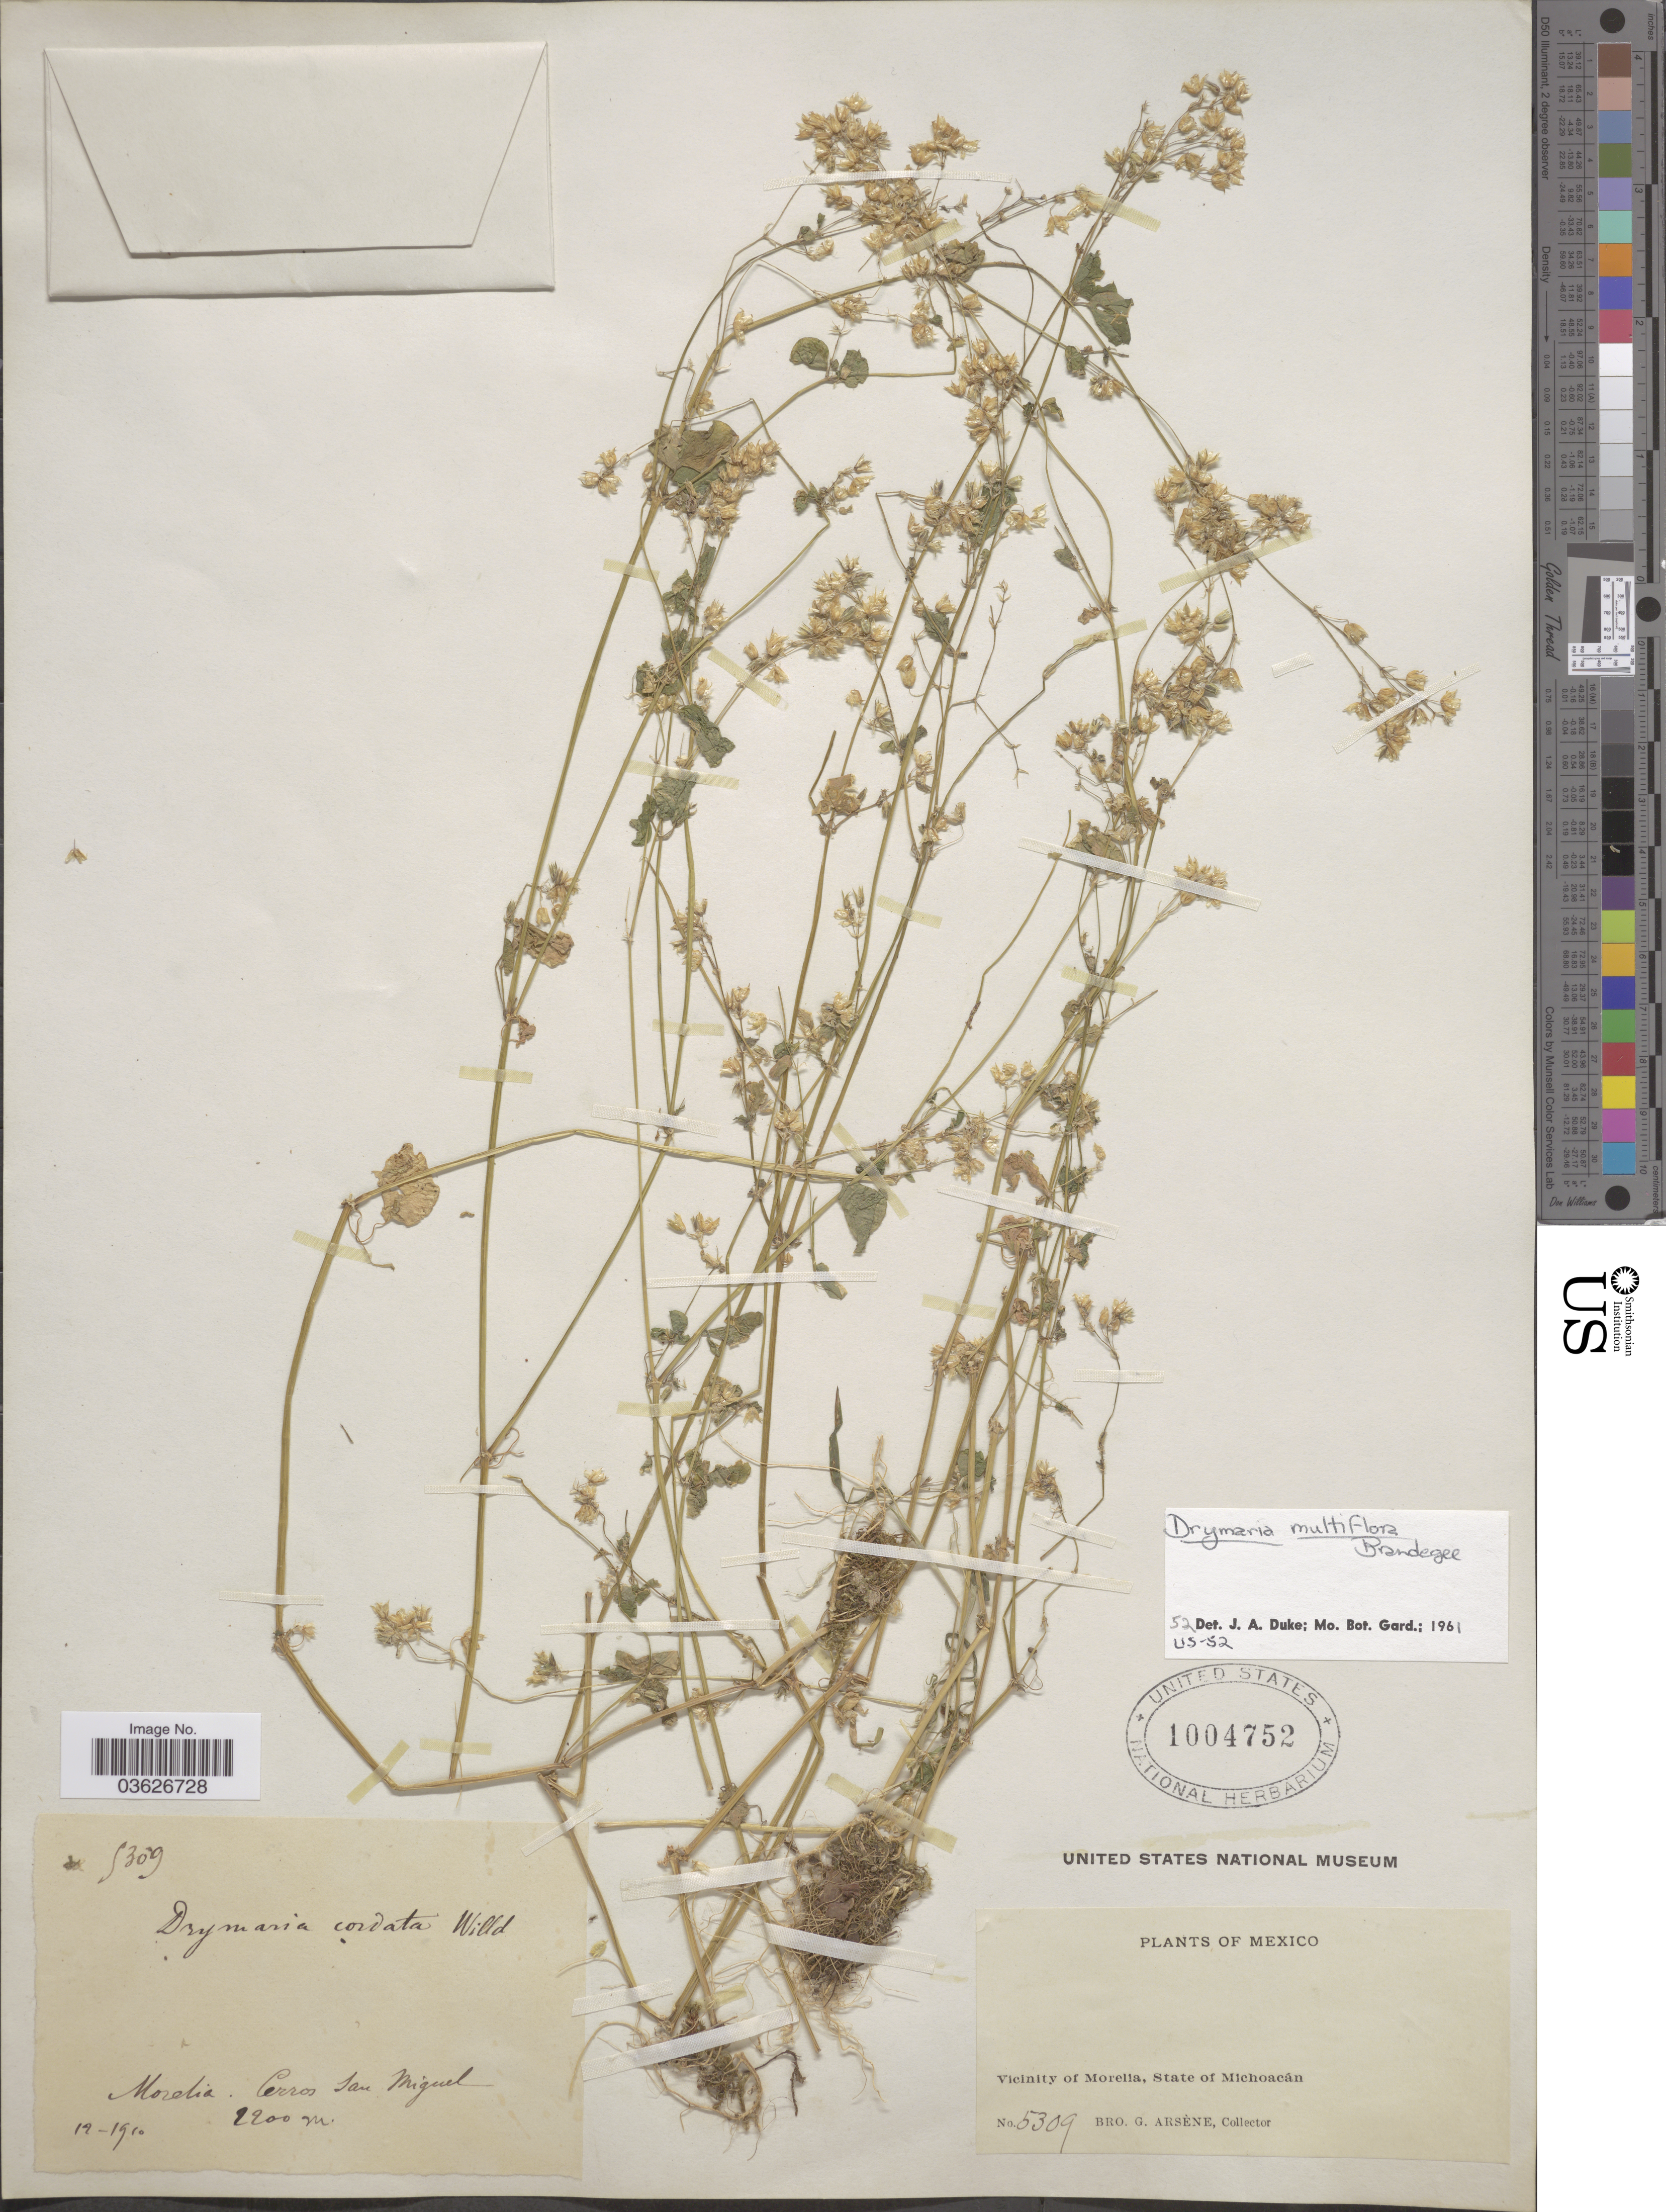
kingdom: Plantae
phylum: Tracheophyta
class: Magnoliopsida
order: Caryophyllales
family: Caryophyllaceae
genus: Drymaria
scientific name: Drymaria multiflora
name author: Brandegee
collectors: Bro. G. Arsène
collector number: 5309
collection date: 1910-12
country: Mexico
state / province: Michoacán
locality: Morelia. Cerros San Miguel. Vicinity of Morelia.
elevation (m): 2200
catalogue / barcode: US 1004752